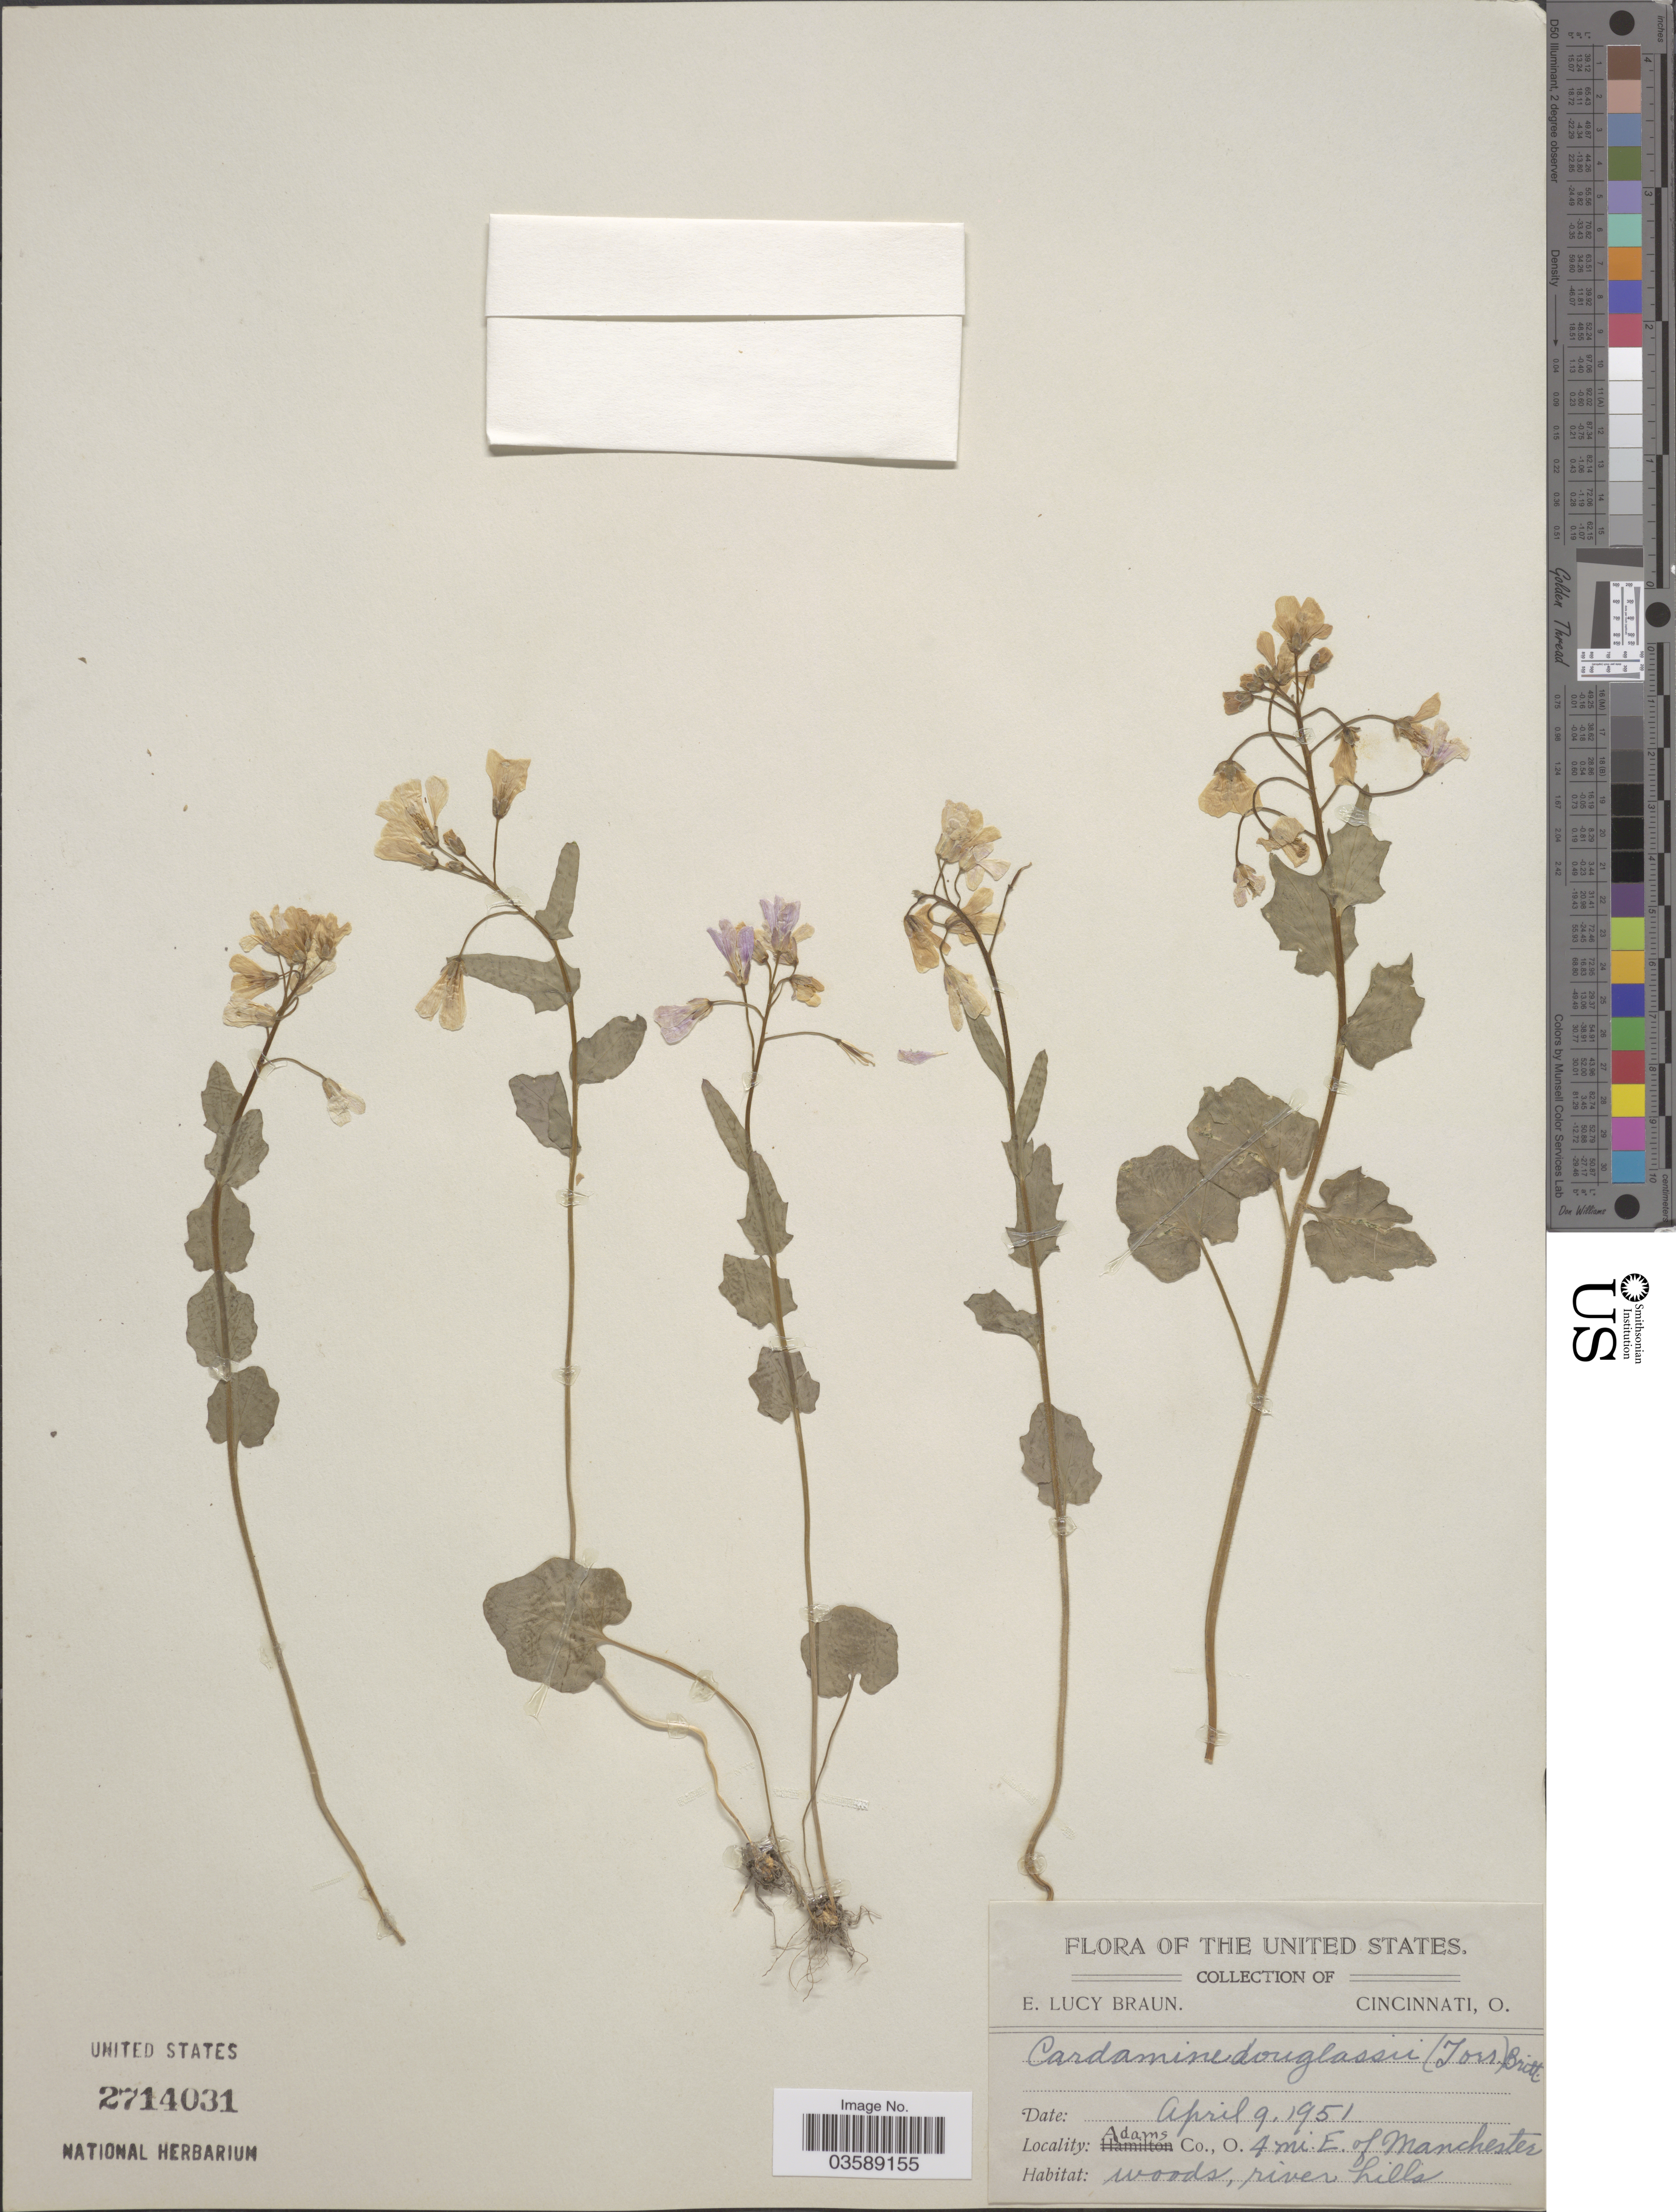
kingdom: Plantae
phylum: Tracheophyta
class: Magnoliopsida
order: Brassicales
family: Brassicaceae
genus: Cardamine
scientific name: Cardamine douglassii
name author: Britton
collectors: E. L. Braun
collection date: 1951-04-09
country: United States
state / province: Ohio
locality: Adams Co. 4 mi. E. of Manchester.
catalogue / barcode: US 2714031